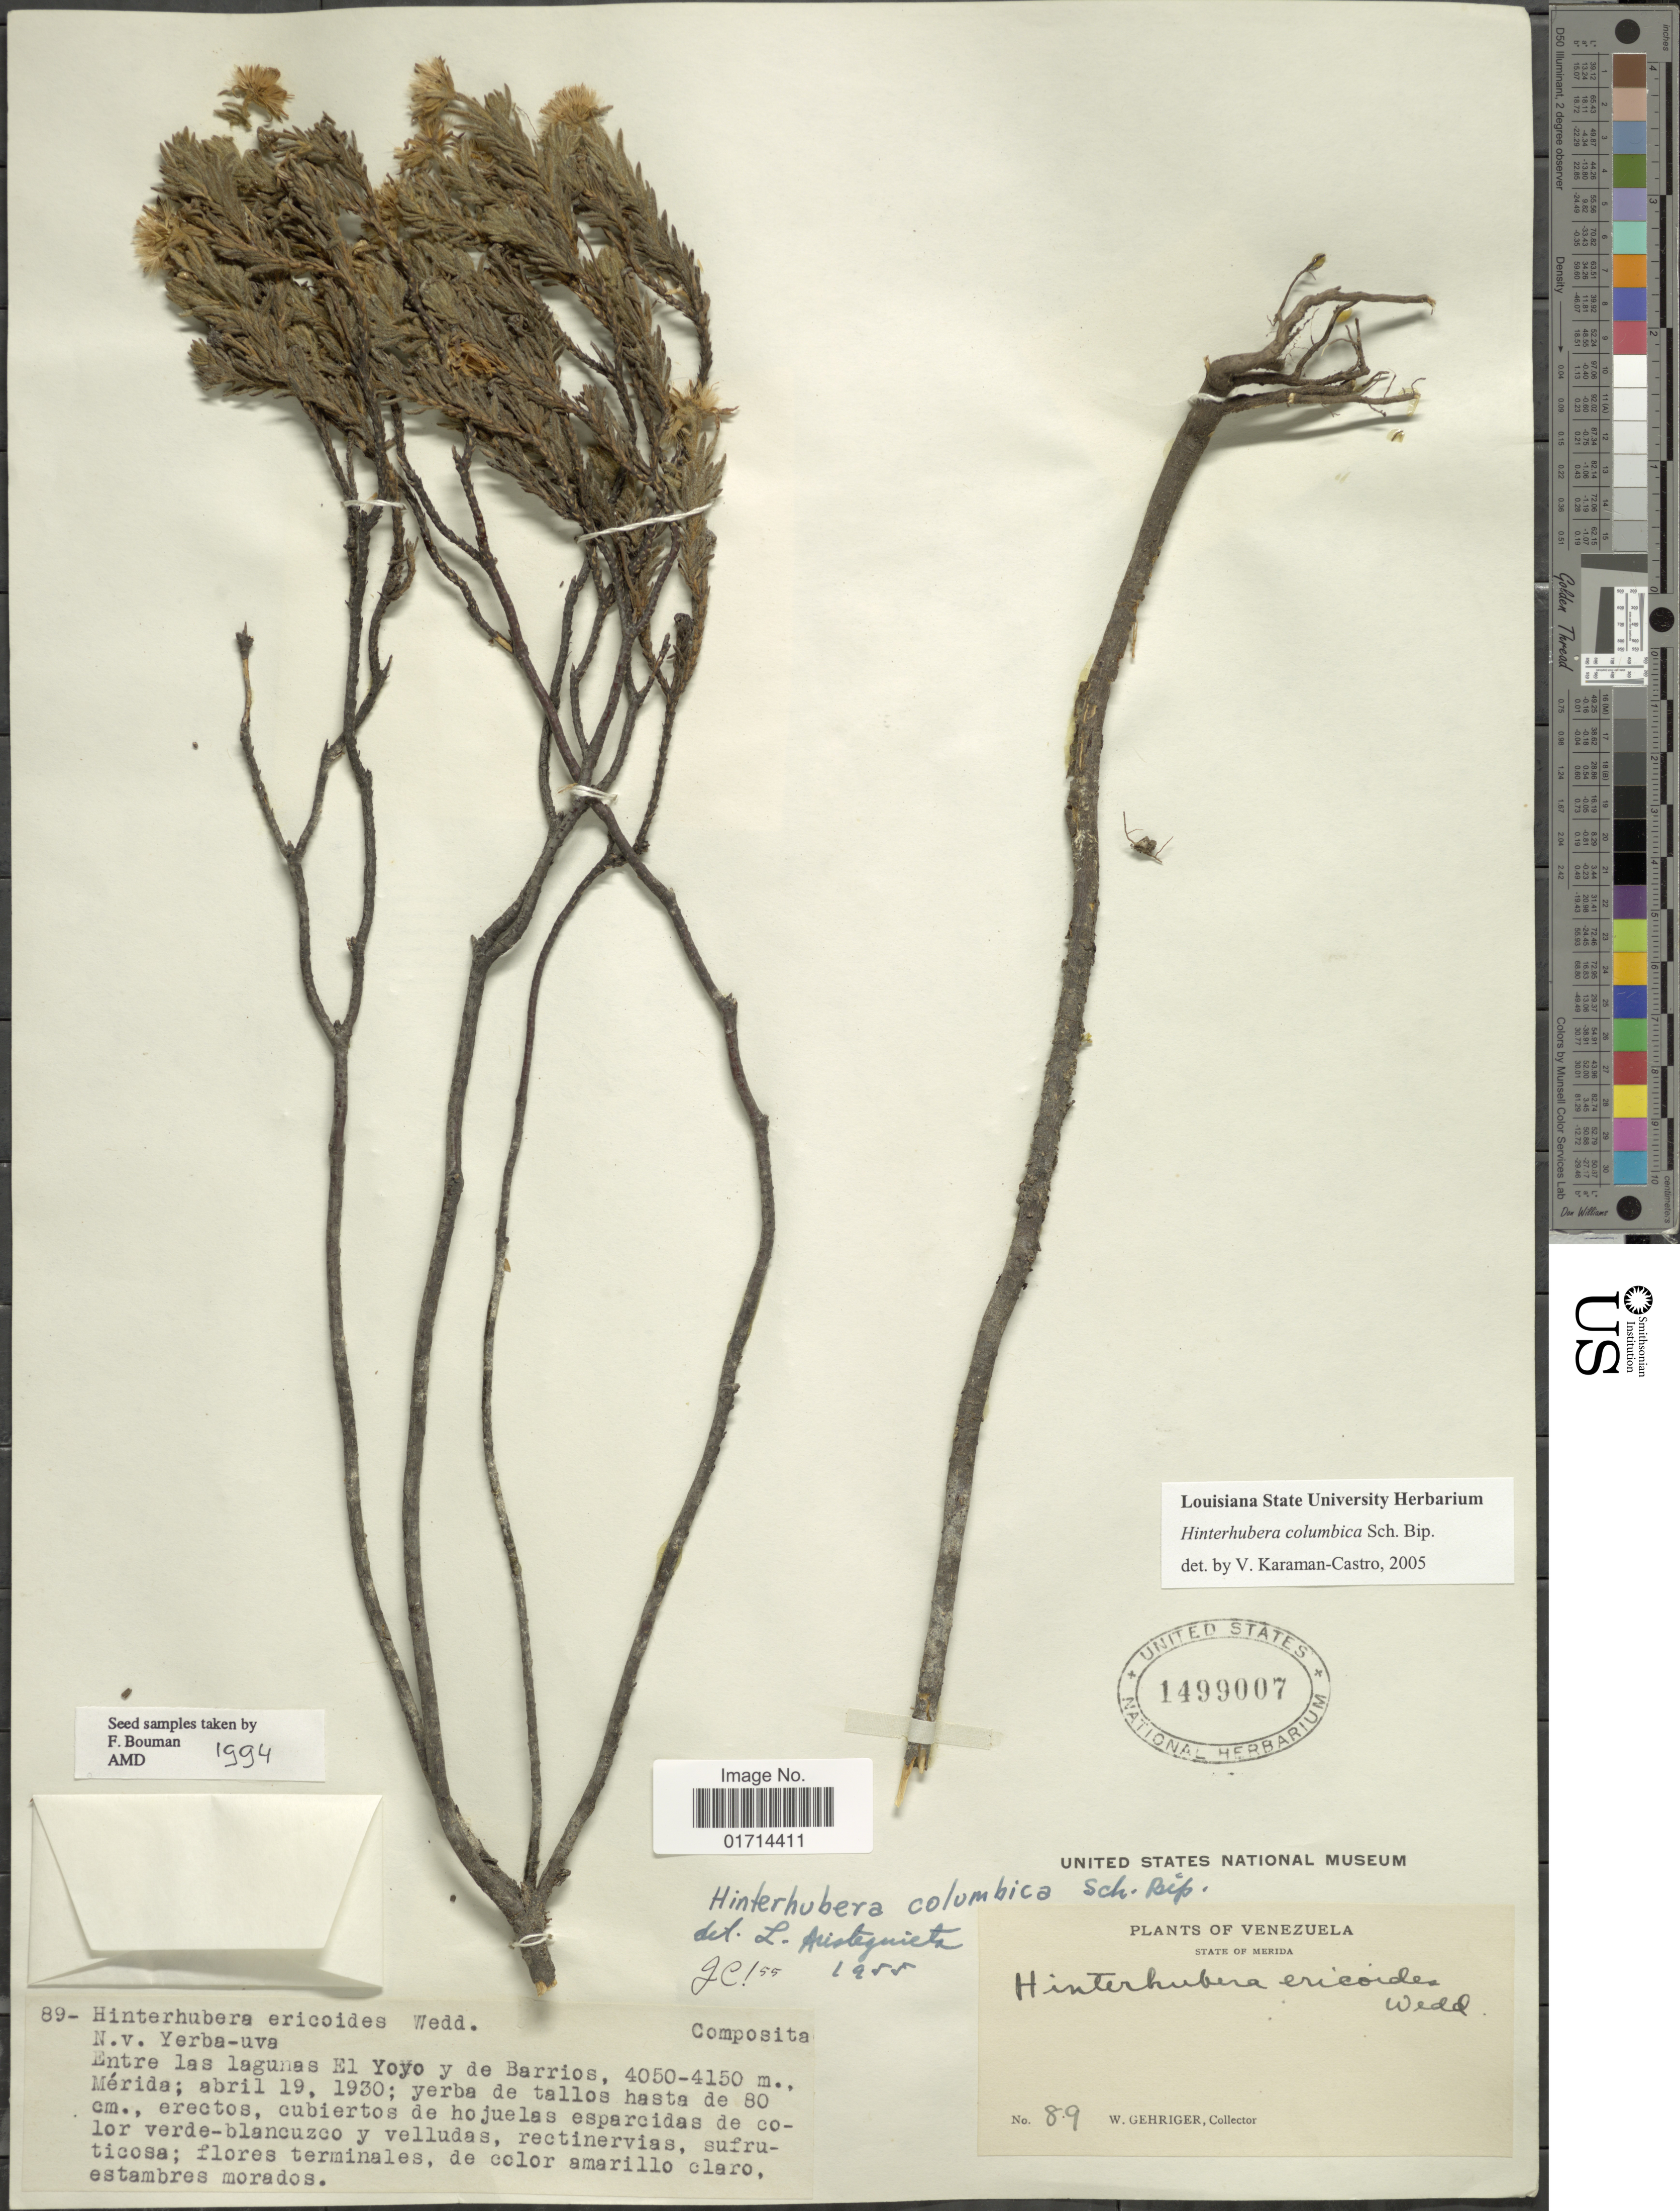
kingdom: Plantae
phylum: Tracheophyta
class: Magnoliopsida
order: Asterales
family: Asteraceae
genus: Hinterhubera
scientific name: Hinterhubera columbica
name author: Sch. Bip. ex Wedd.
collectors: W. Gehriger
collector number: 89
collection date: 1930-04-19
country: Venezuela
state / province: Mérida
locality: State of Merida, Entre las lagunas El Yoyo y de Barrios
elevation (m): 4050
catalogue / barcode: US 1499007